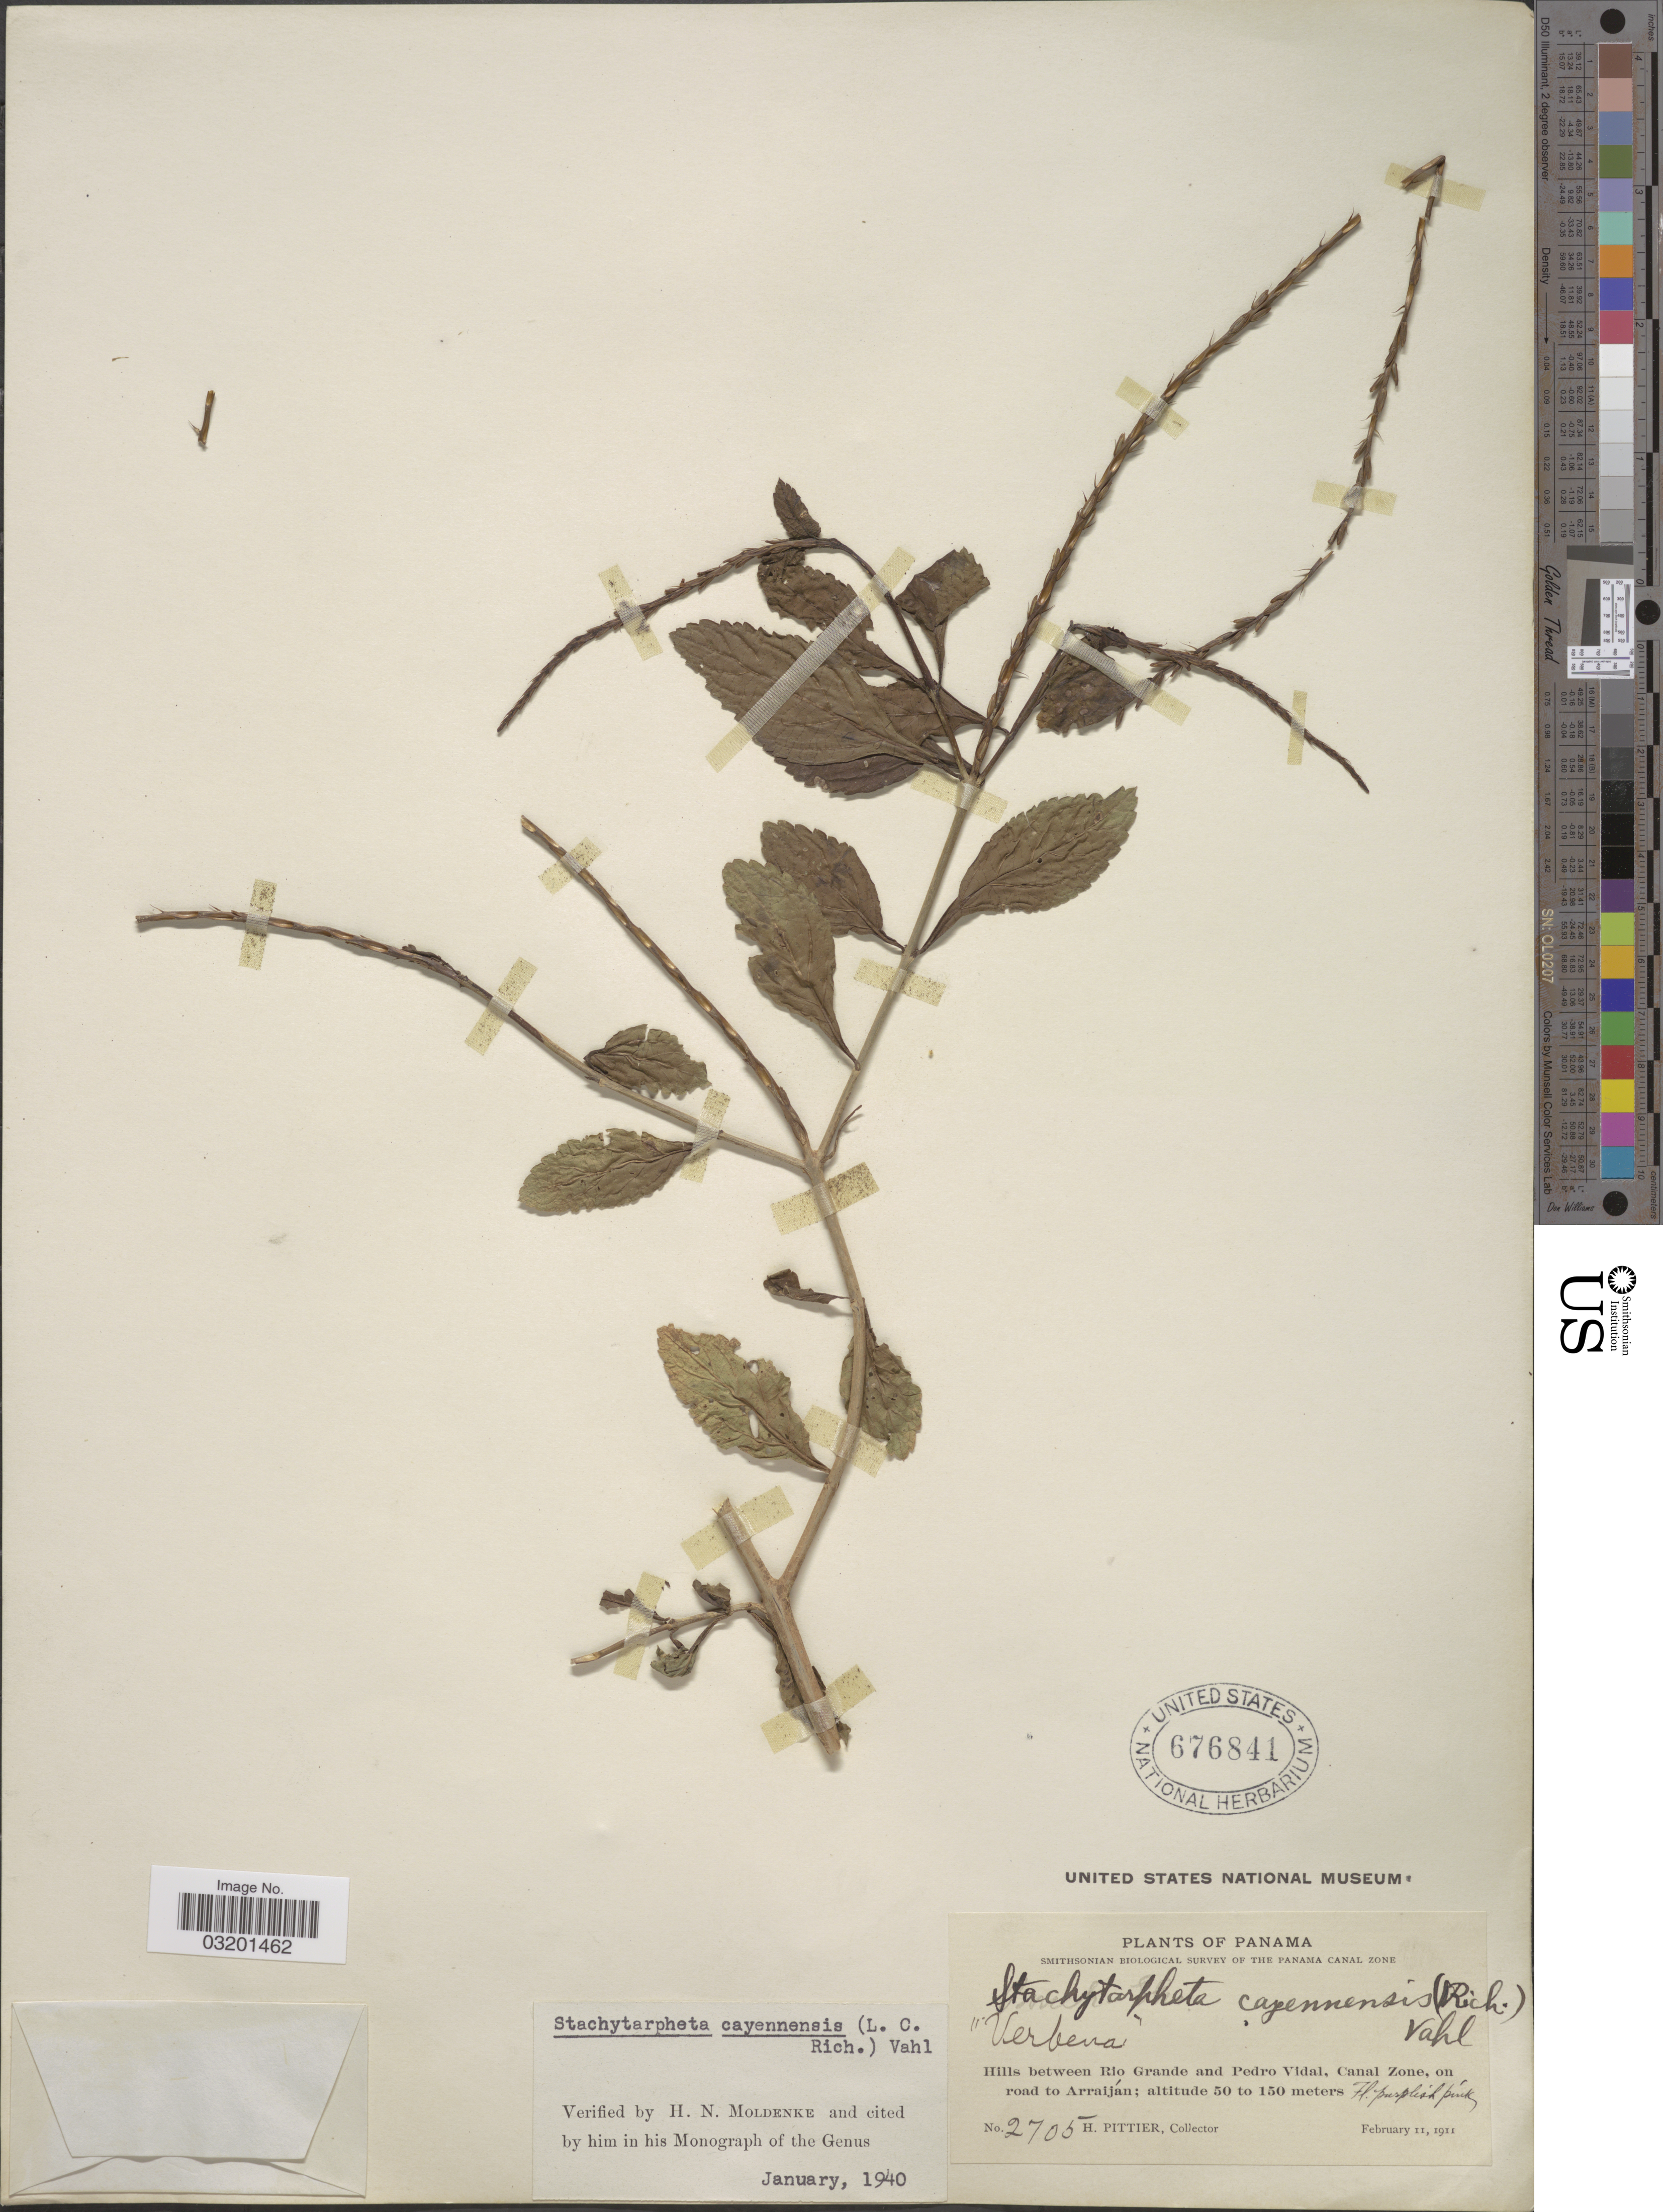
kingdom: Plantae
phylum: Tracheophyta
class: Magnoliopsida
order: Lamiales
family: Verbenaceae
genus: Stachytarpheta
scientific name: Stachytarpheta cayennensis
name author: (Rich.) Vahl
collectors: H. F. Pittier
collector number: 2705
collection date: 1911-02-11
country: Panama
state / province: Colón / Panamá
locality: The Panama Canal Zone, Hills between Rio Grande and Pedro Vidal, Canal Zone, on road to Arraiján.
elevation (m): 50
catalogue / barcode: US 676841